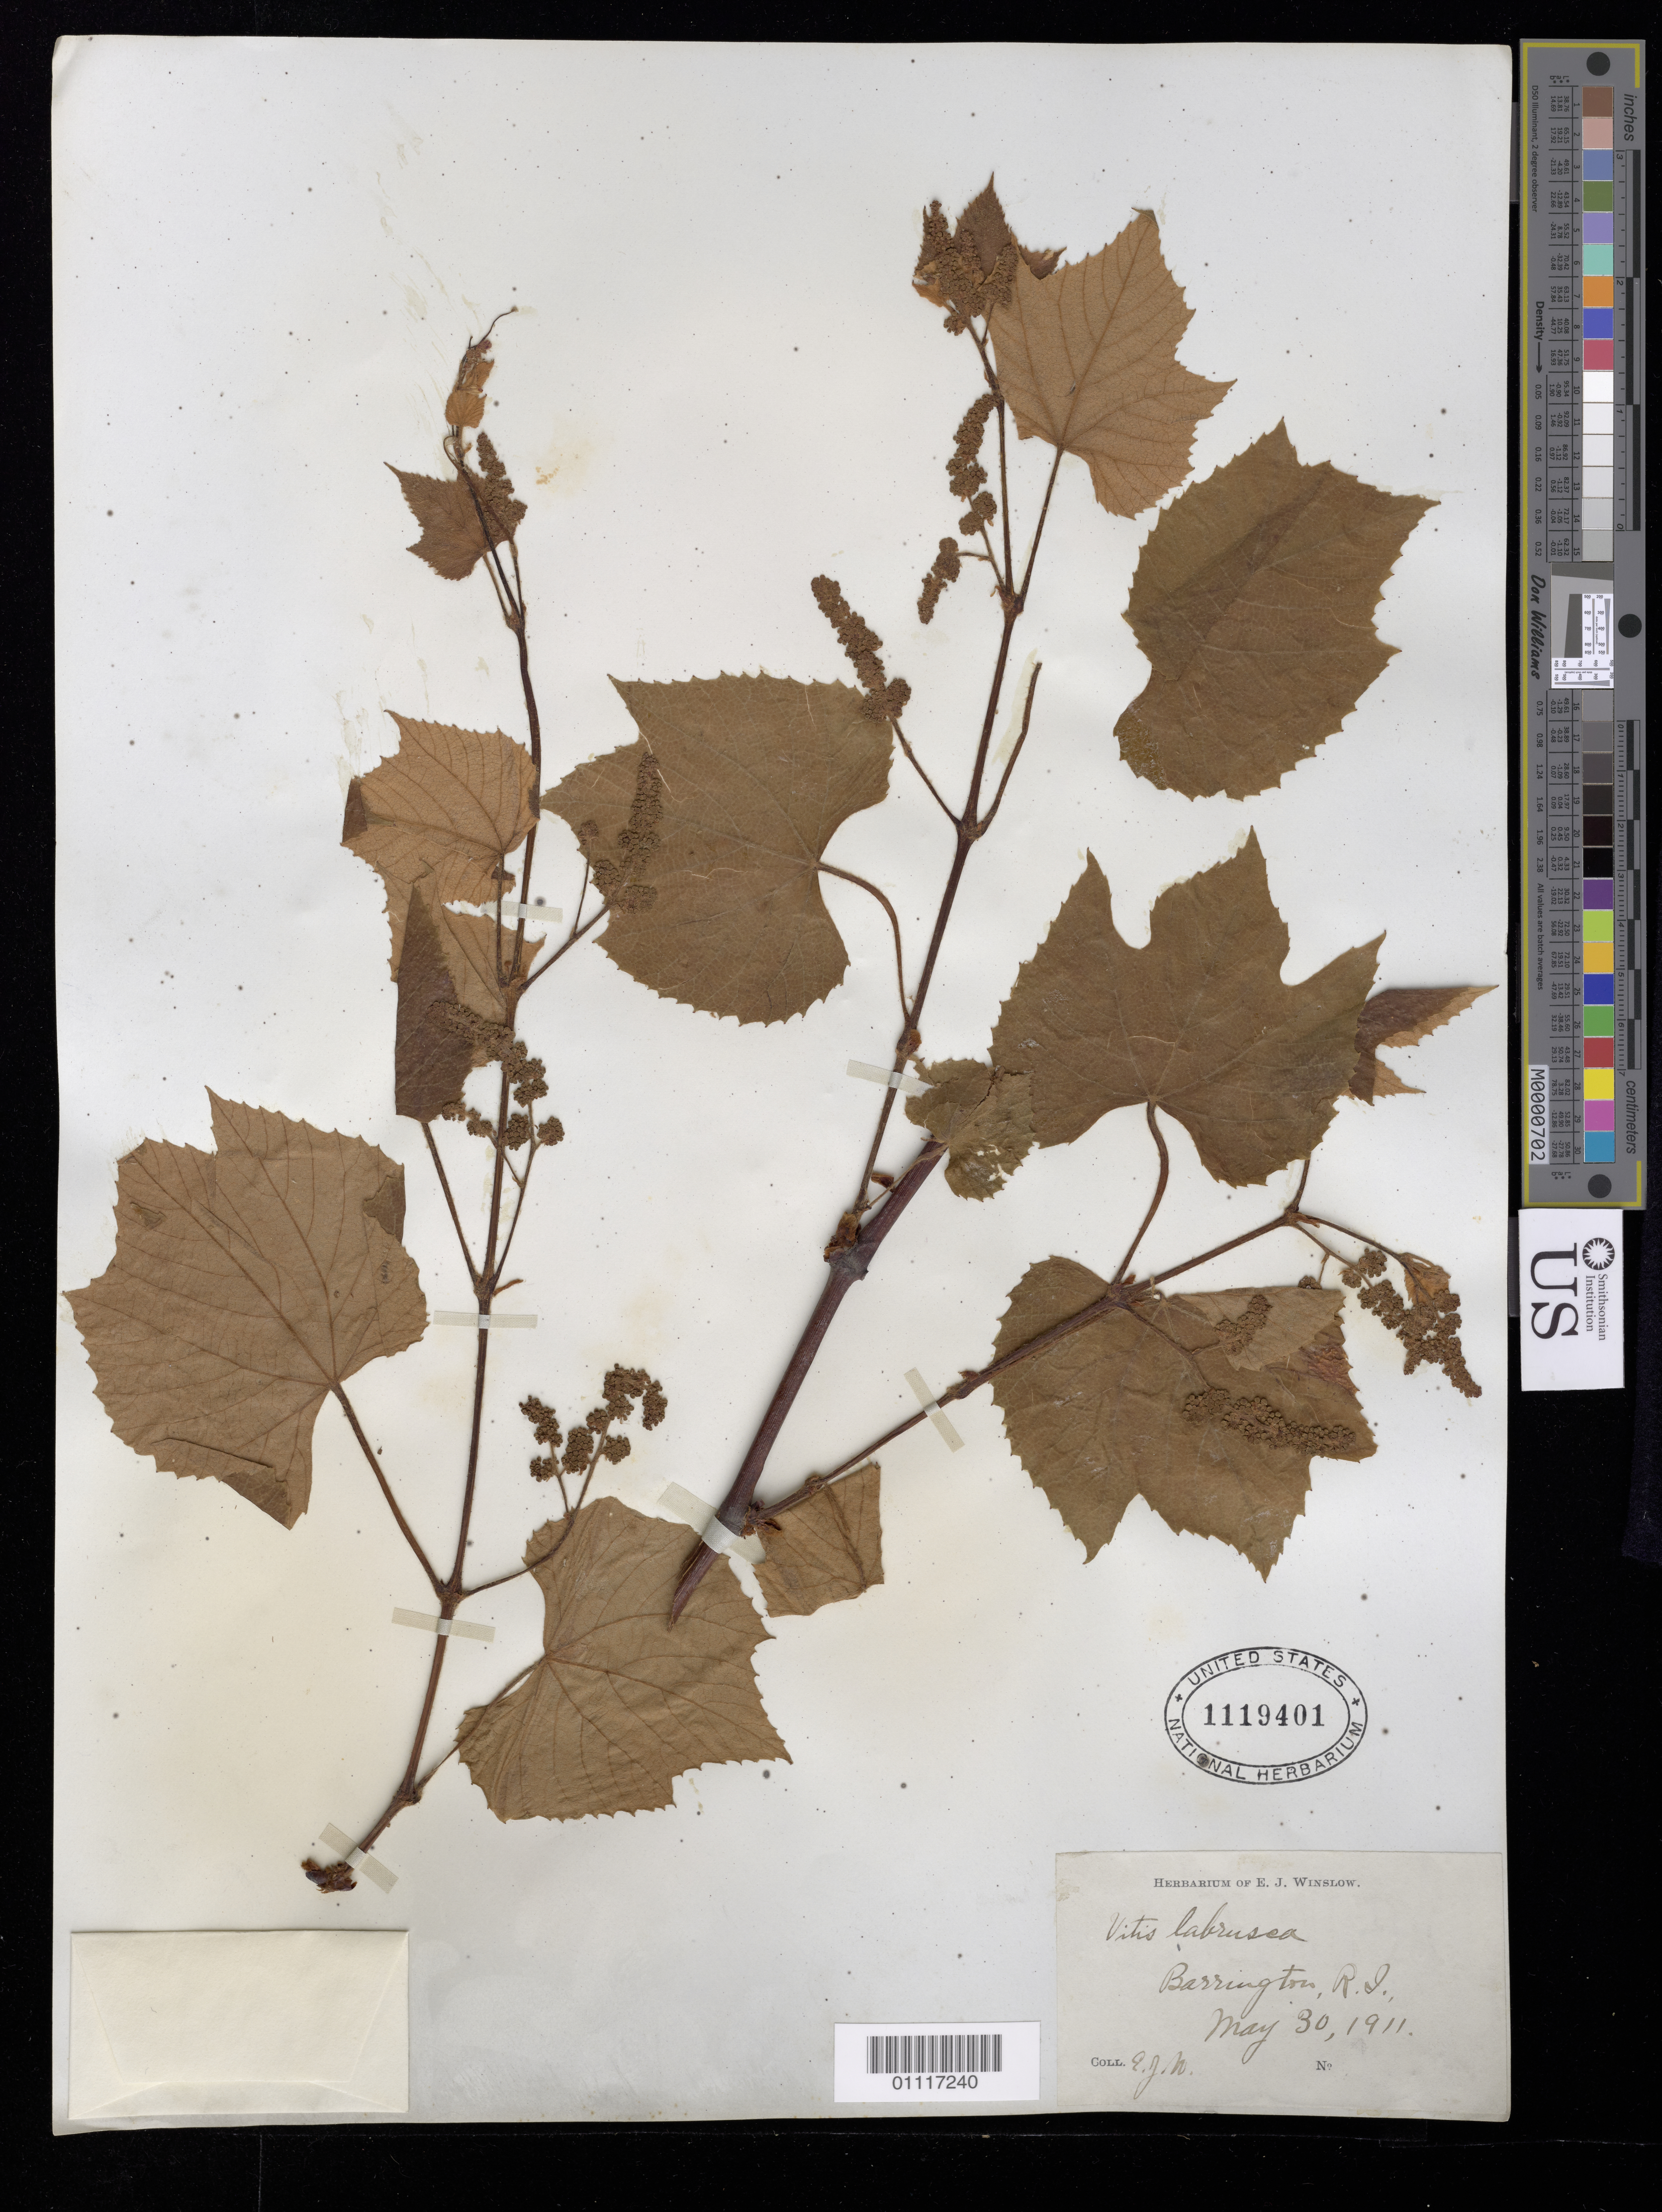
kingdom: Plantae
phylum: Tracheophyta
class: Magnoliopsida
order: Vitales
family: Vitaceae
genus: Vitis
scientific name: Vitis labrusca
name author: L.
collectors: E. Winslow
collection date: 1911-05-30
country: United States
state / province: Rhode Island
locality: Barrington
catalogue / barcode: US 1119401